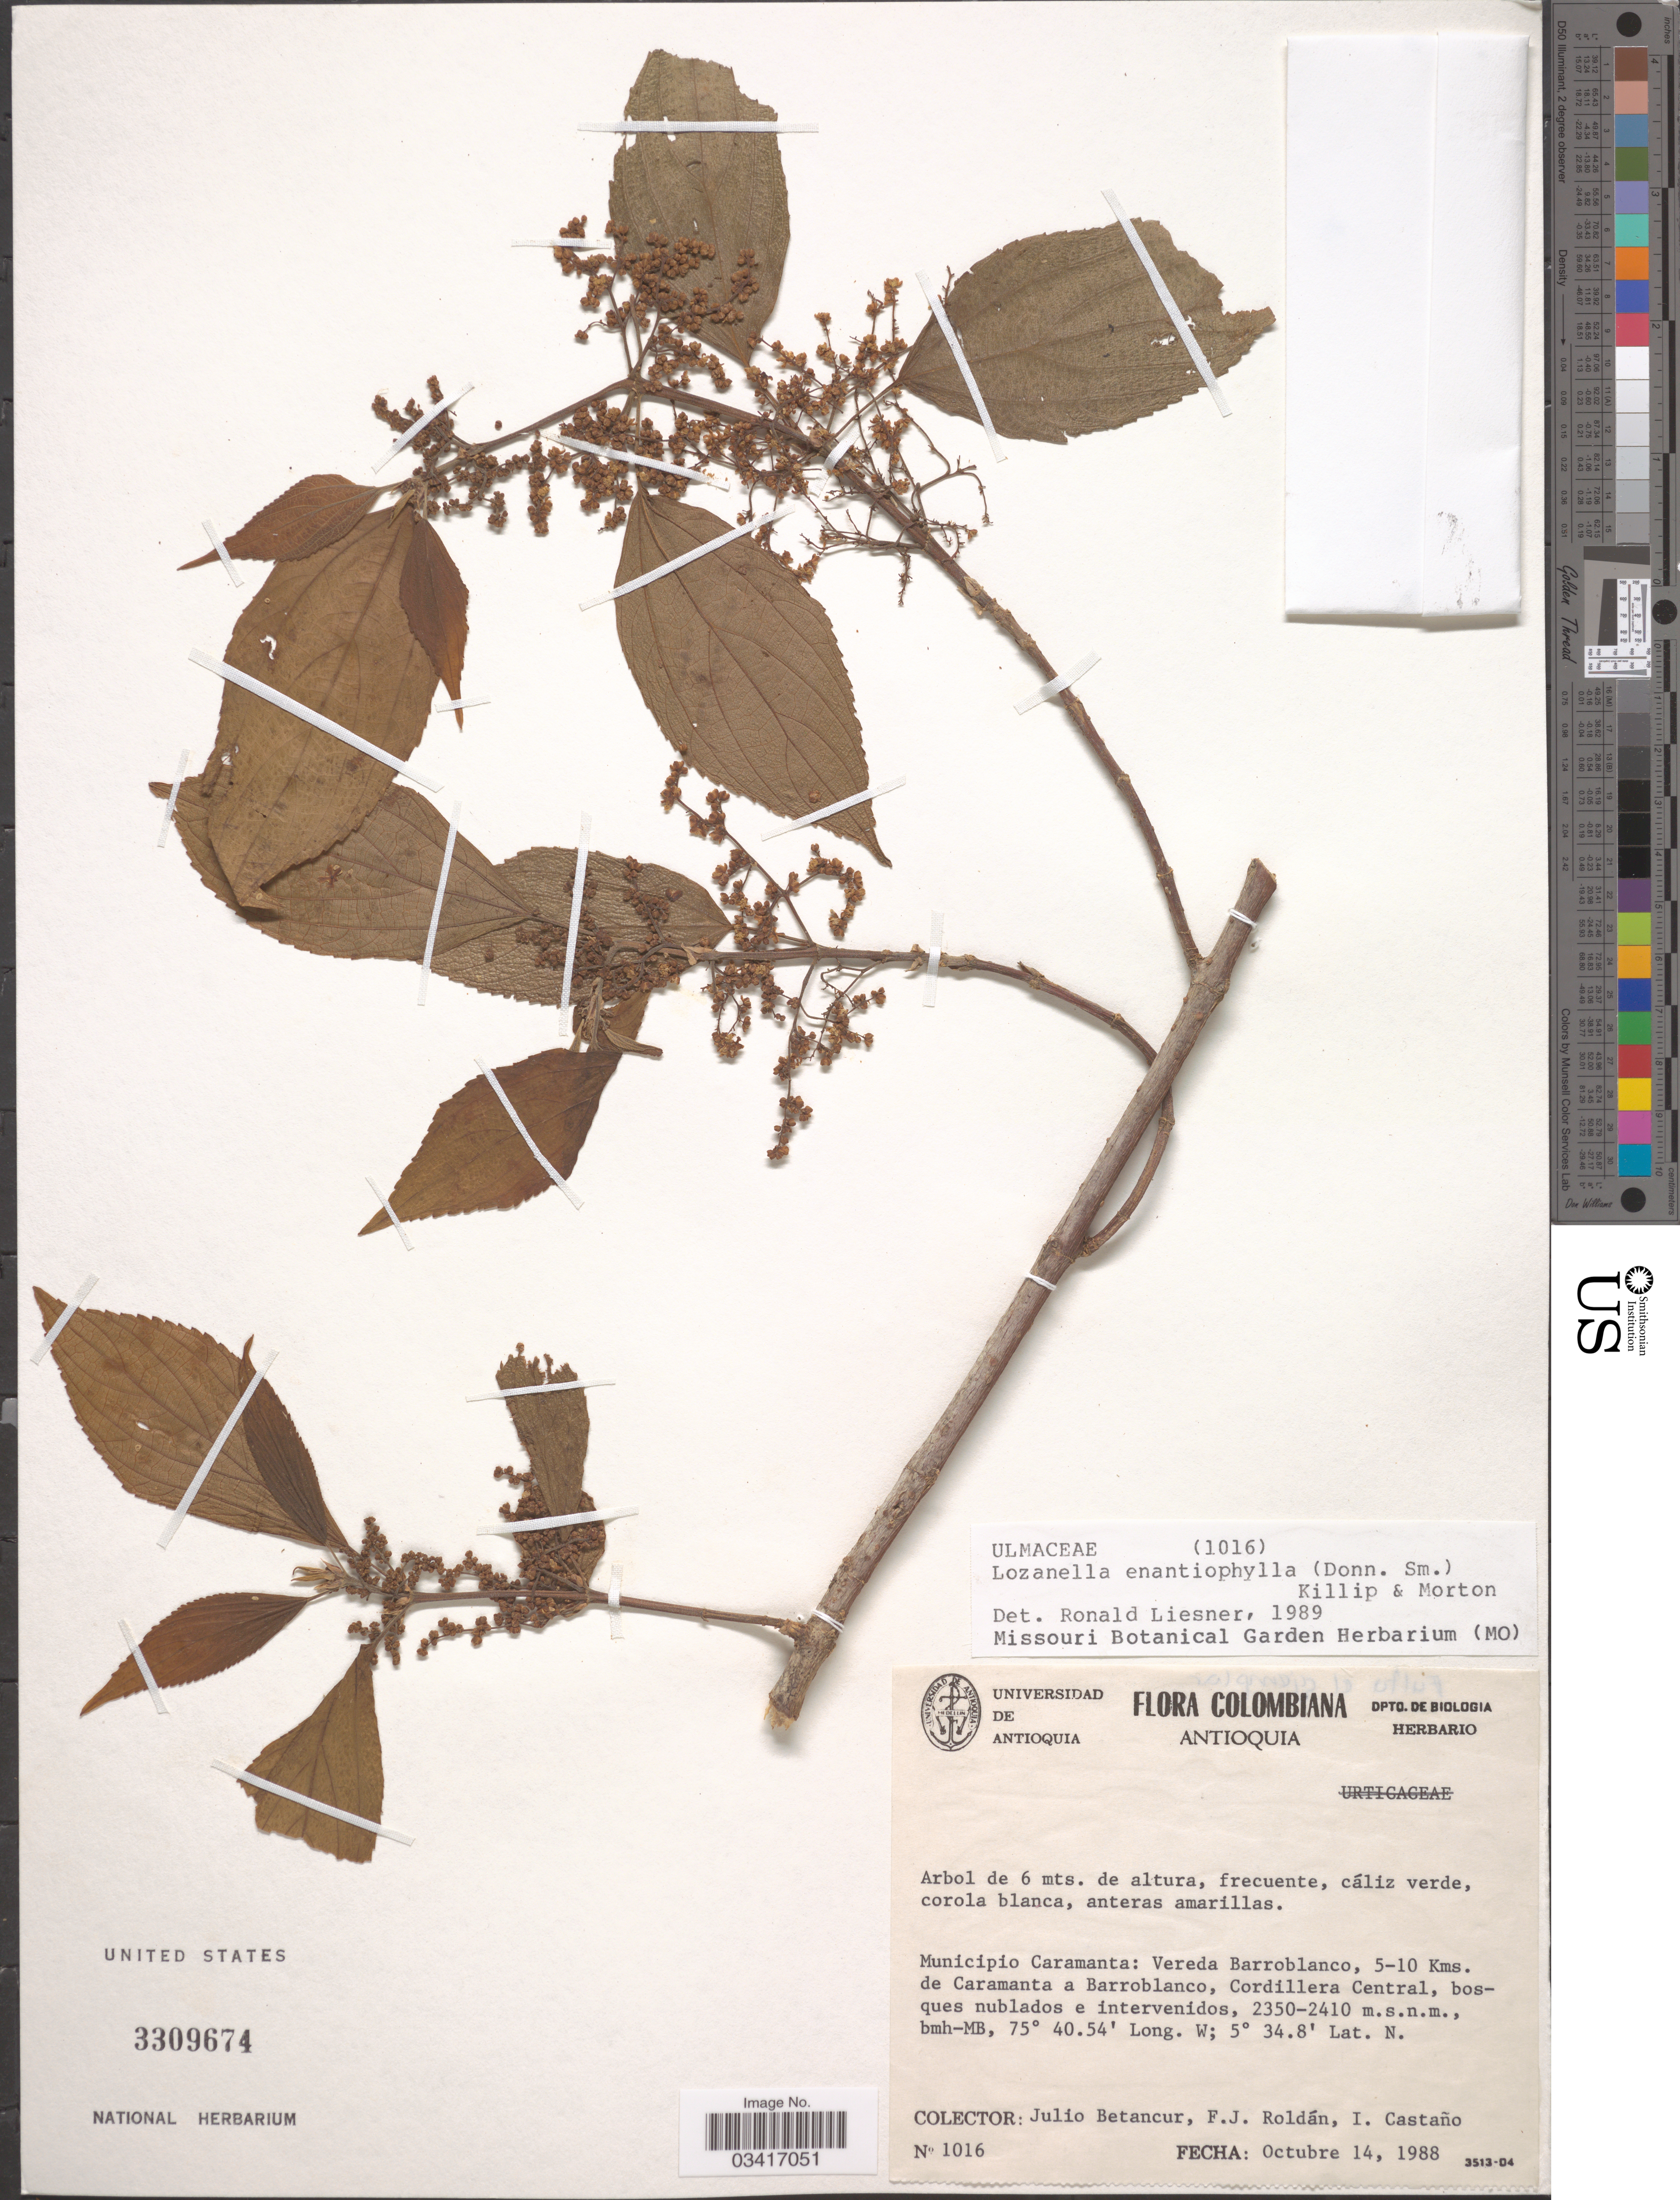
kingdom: Plantae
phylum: Tracheophyta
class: Magnoliopsida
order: Rosales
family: Cannabaceae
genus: Lozanella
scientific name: Lozanella enantiophylla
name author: (Donn. Sm.) Killip & C.V. Morton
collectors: J. Betancur, F. J. Roldán & I. Castaño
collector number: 1016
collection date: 1988-10-14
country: Colombia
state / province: Antioquia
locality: Municipio Caramanta: Vereda Barroblanco, 5-10 Kms. de Caramanta a Barroblanco, Cordillera Central.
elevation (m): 2350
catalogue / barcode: US 3309674